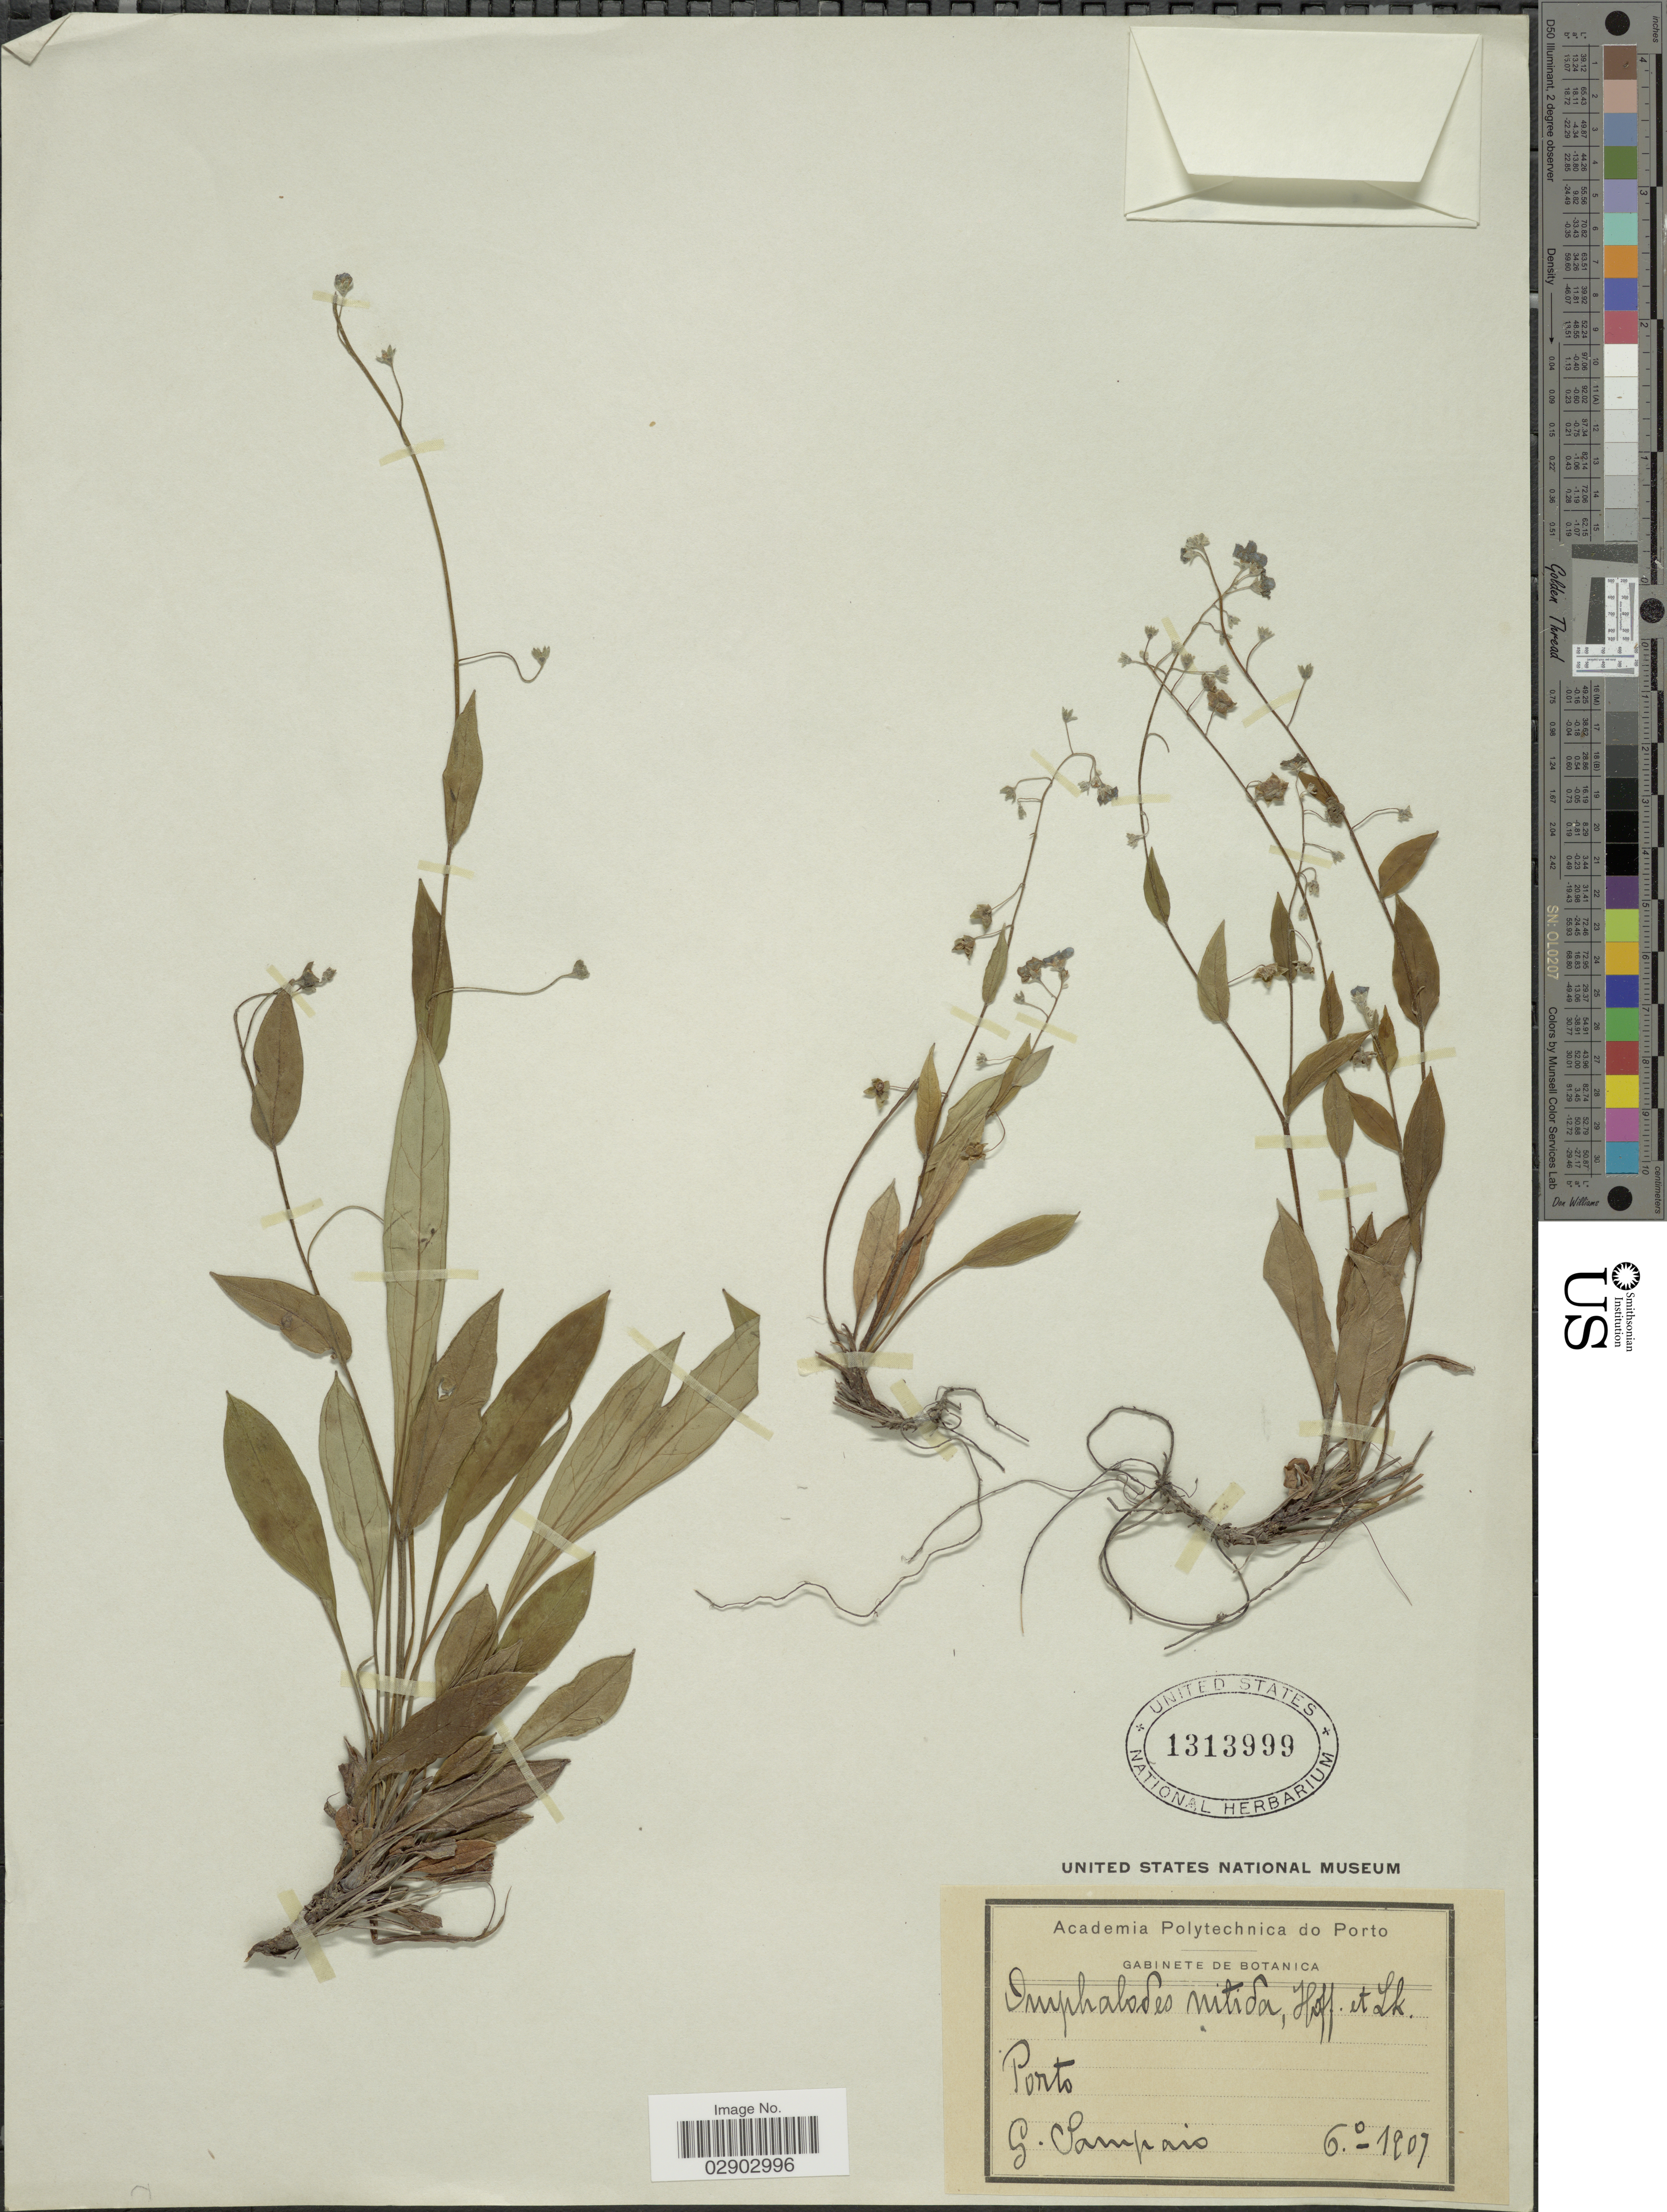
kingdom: Plantae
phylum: Tracheophyta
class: Magnoliopsida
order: Boraginales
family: Boraginaceae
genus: Omphalodes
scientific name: Omphalodes nitida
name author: Hoffmanns. & Link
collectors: G. A. Sampaio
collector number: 1907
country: Portugal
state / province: Porto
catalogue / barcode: US 1313999